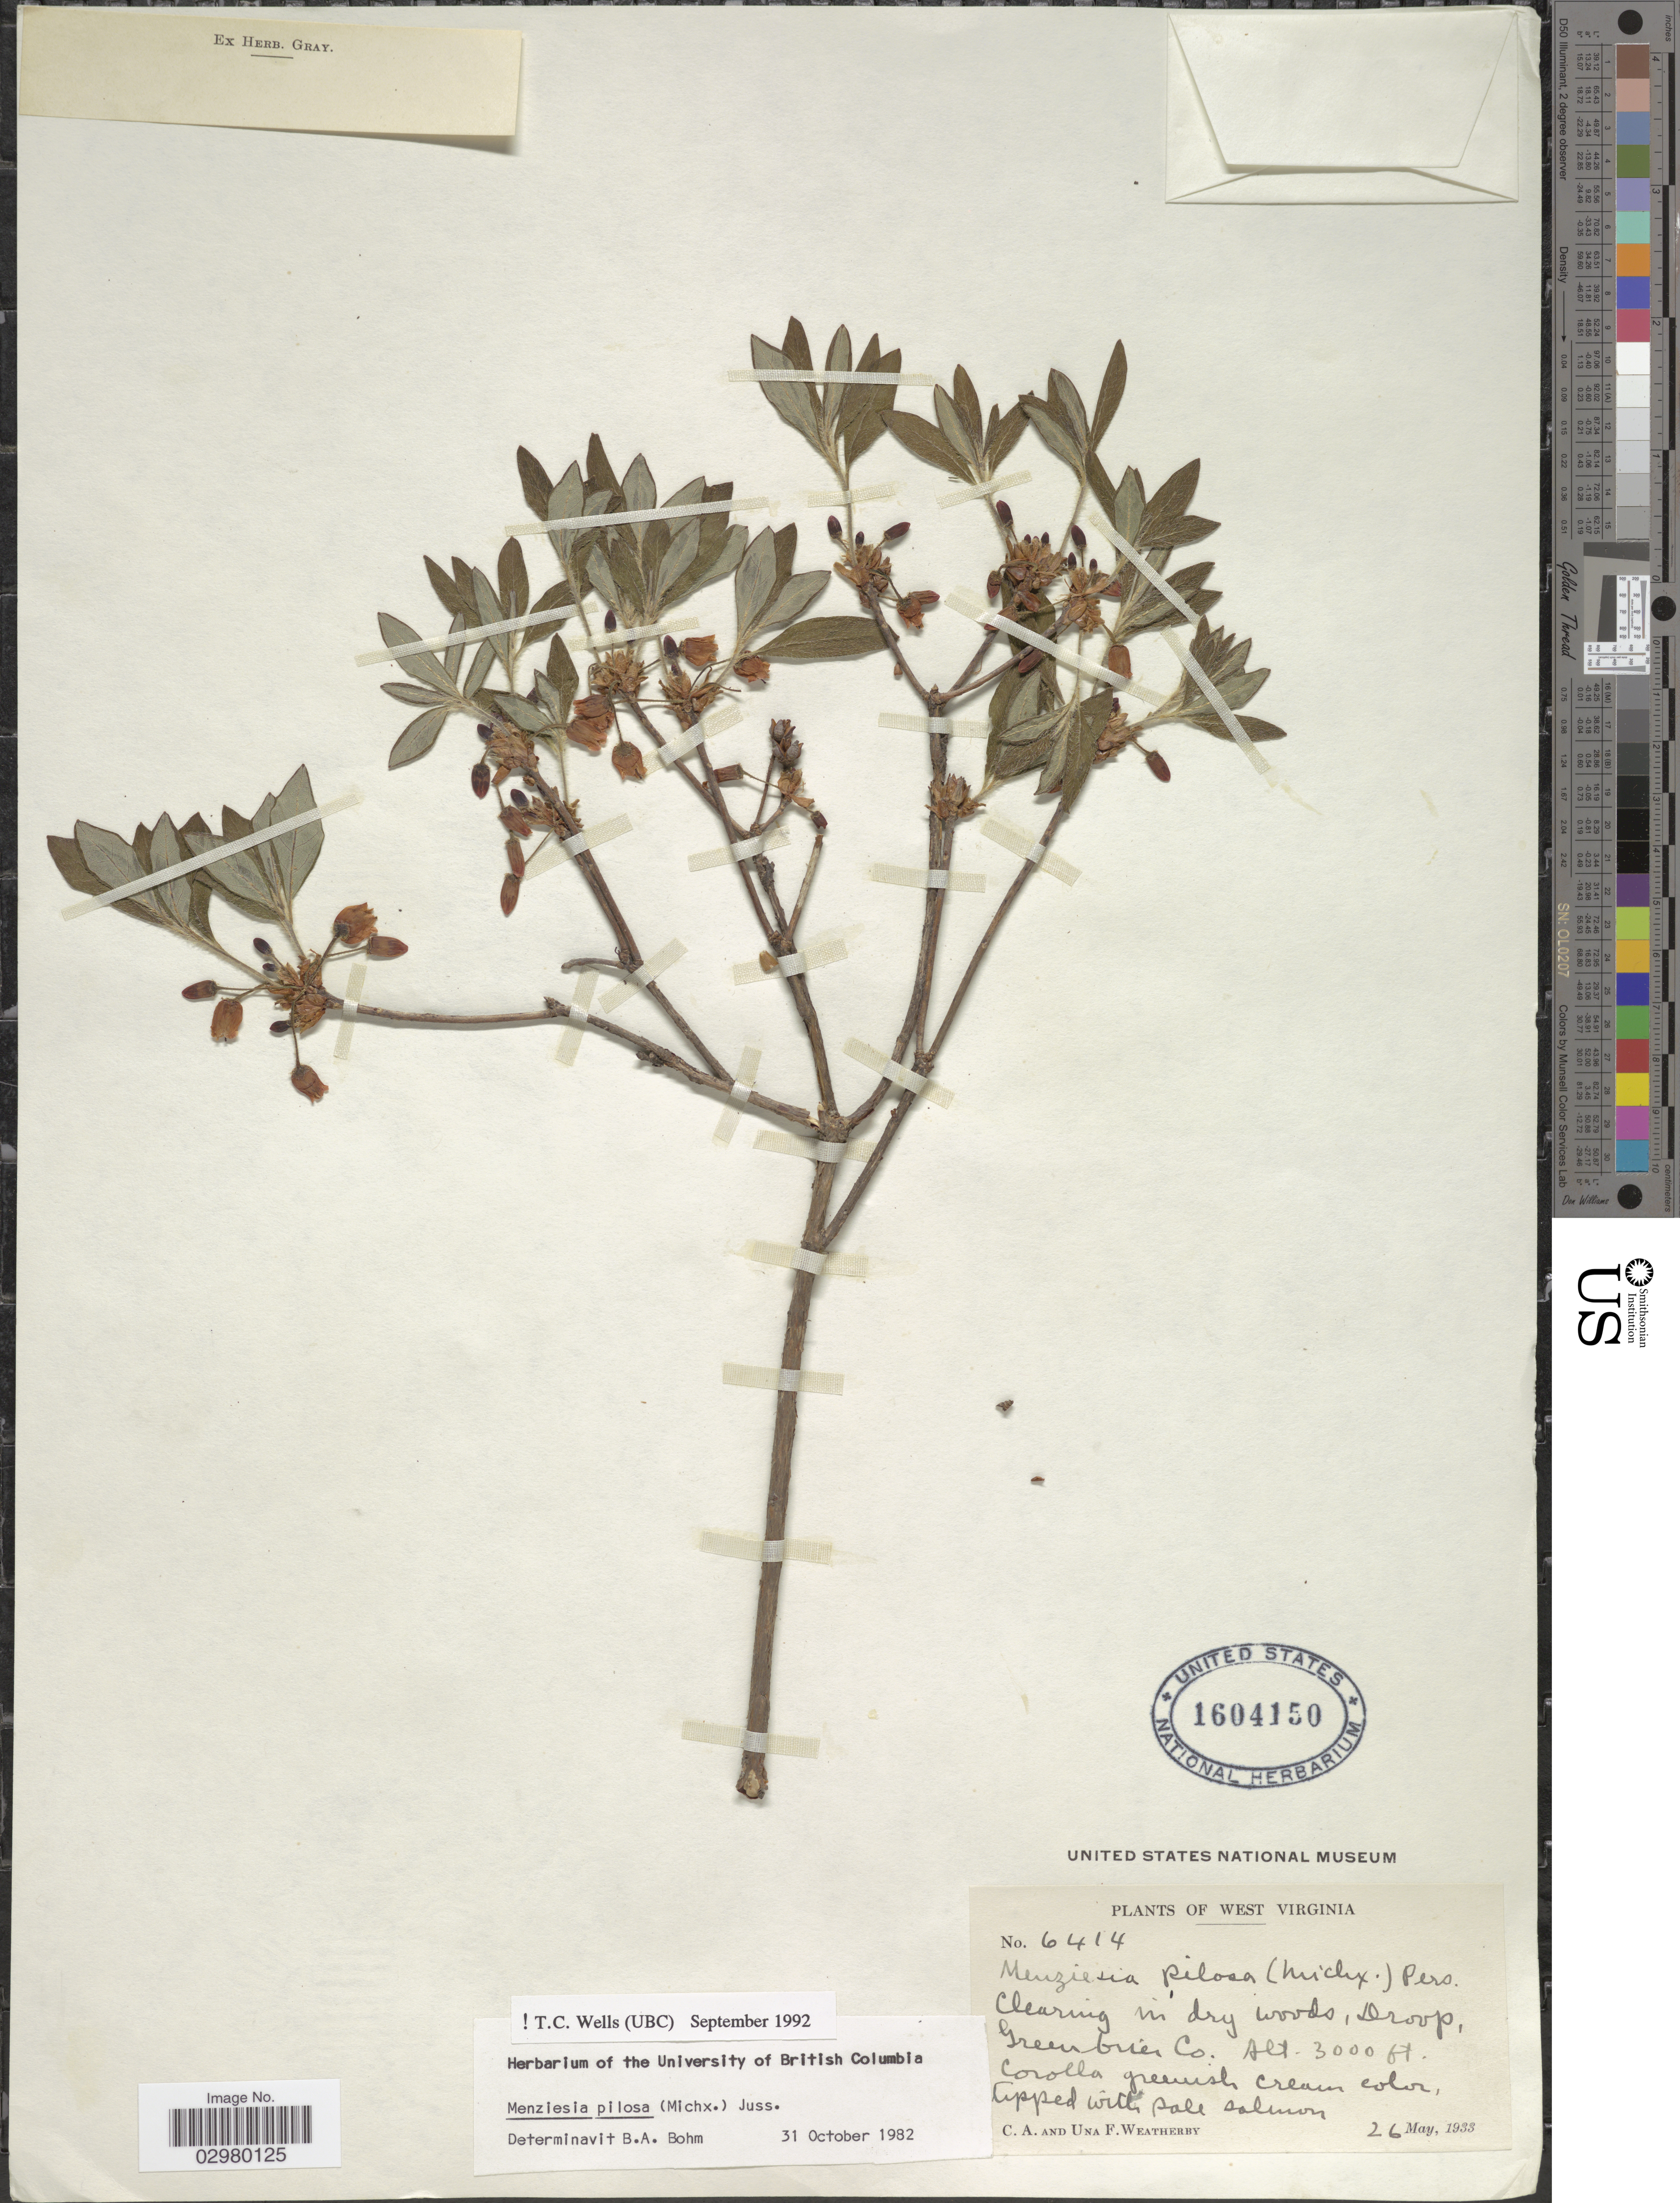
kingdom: Plantae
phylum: Tracheophyta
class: Magnoliopsida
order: Ericales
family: Ericaceae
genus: Menziesia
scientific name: Menziesia pilosa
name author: (Michx.) Juss.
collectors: C. A. Weatherby & U. Weatherby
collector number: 6414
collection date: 1933-05-26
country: United States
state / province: West Virginia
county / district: Greenbrier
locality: Droop, Greenbrier Co.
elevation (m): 914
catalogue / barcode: US 1604150